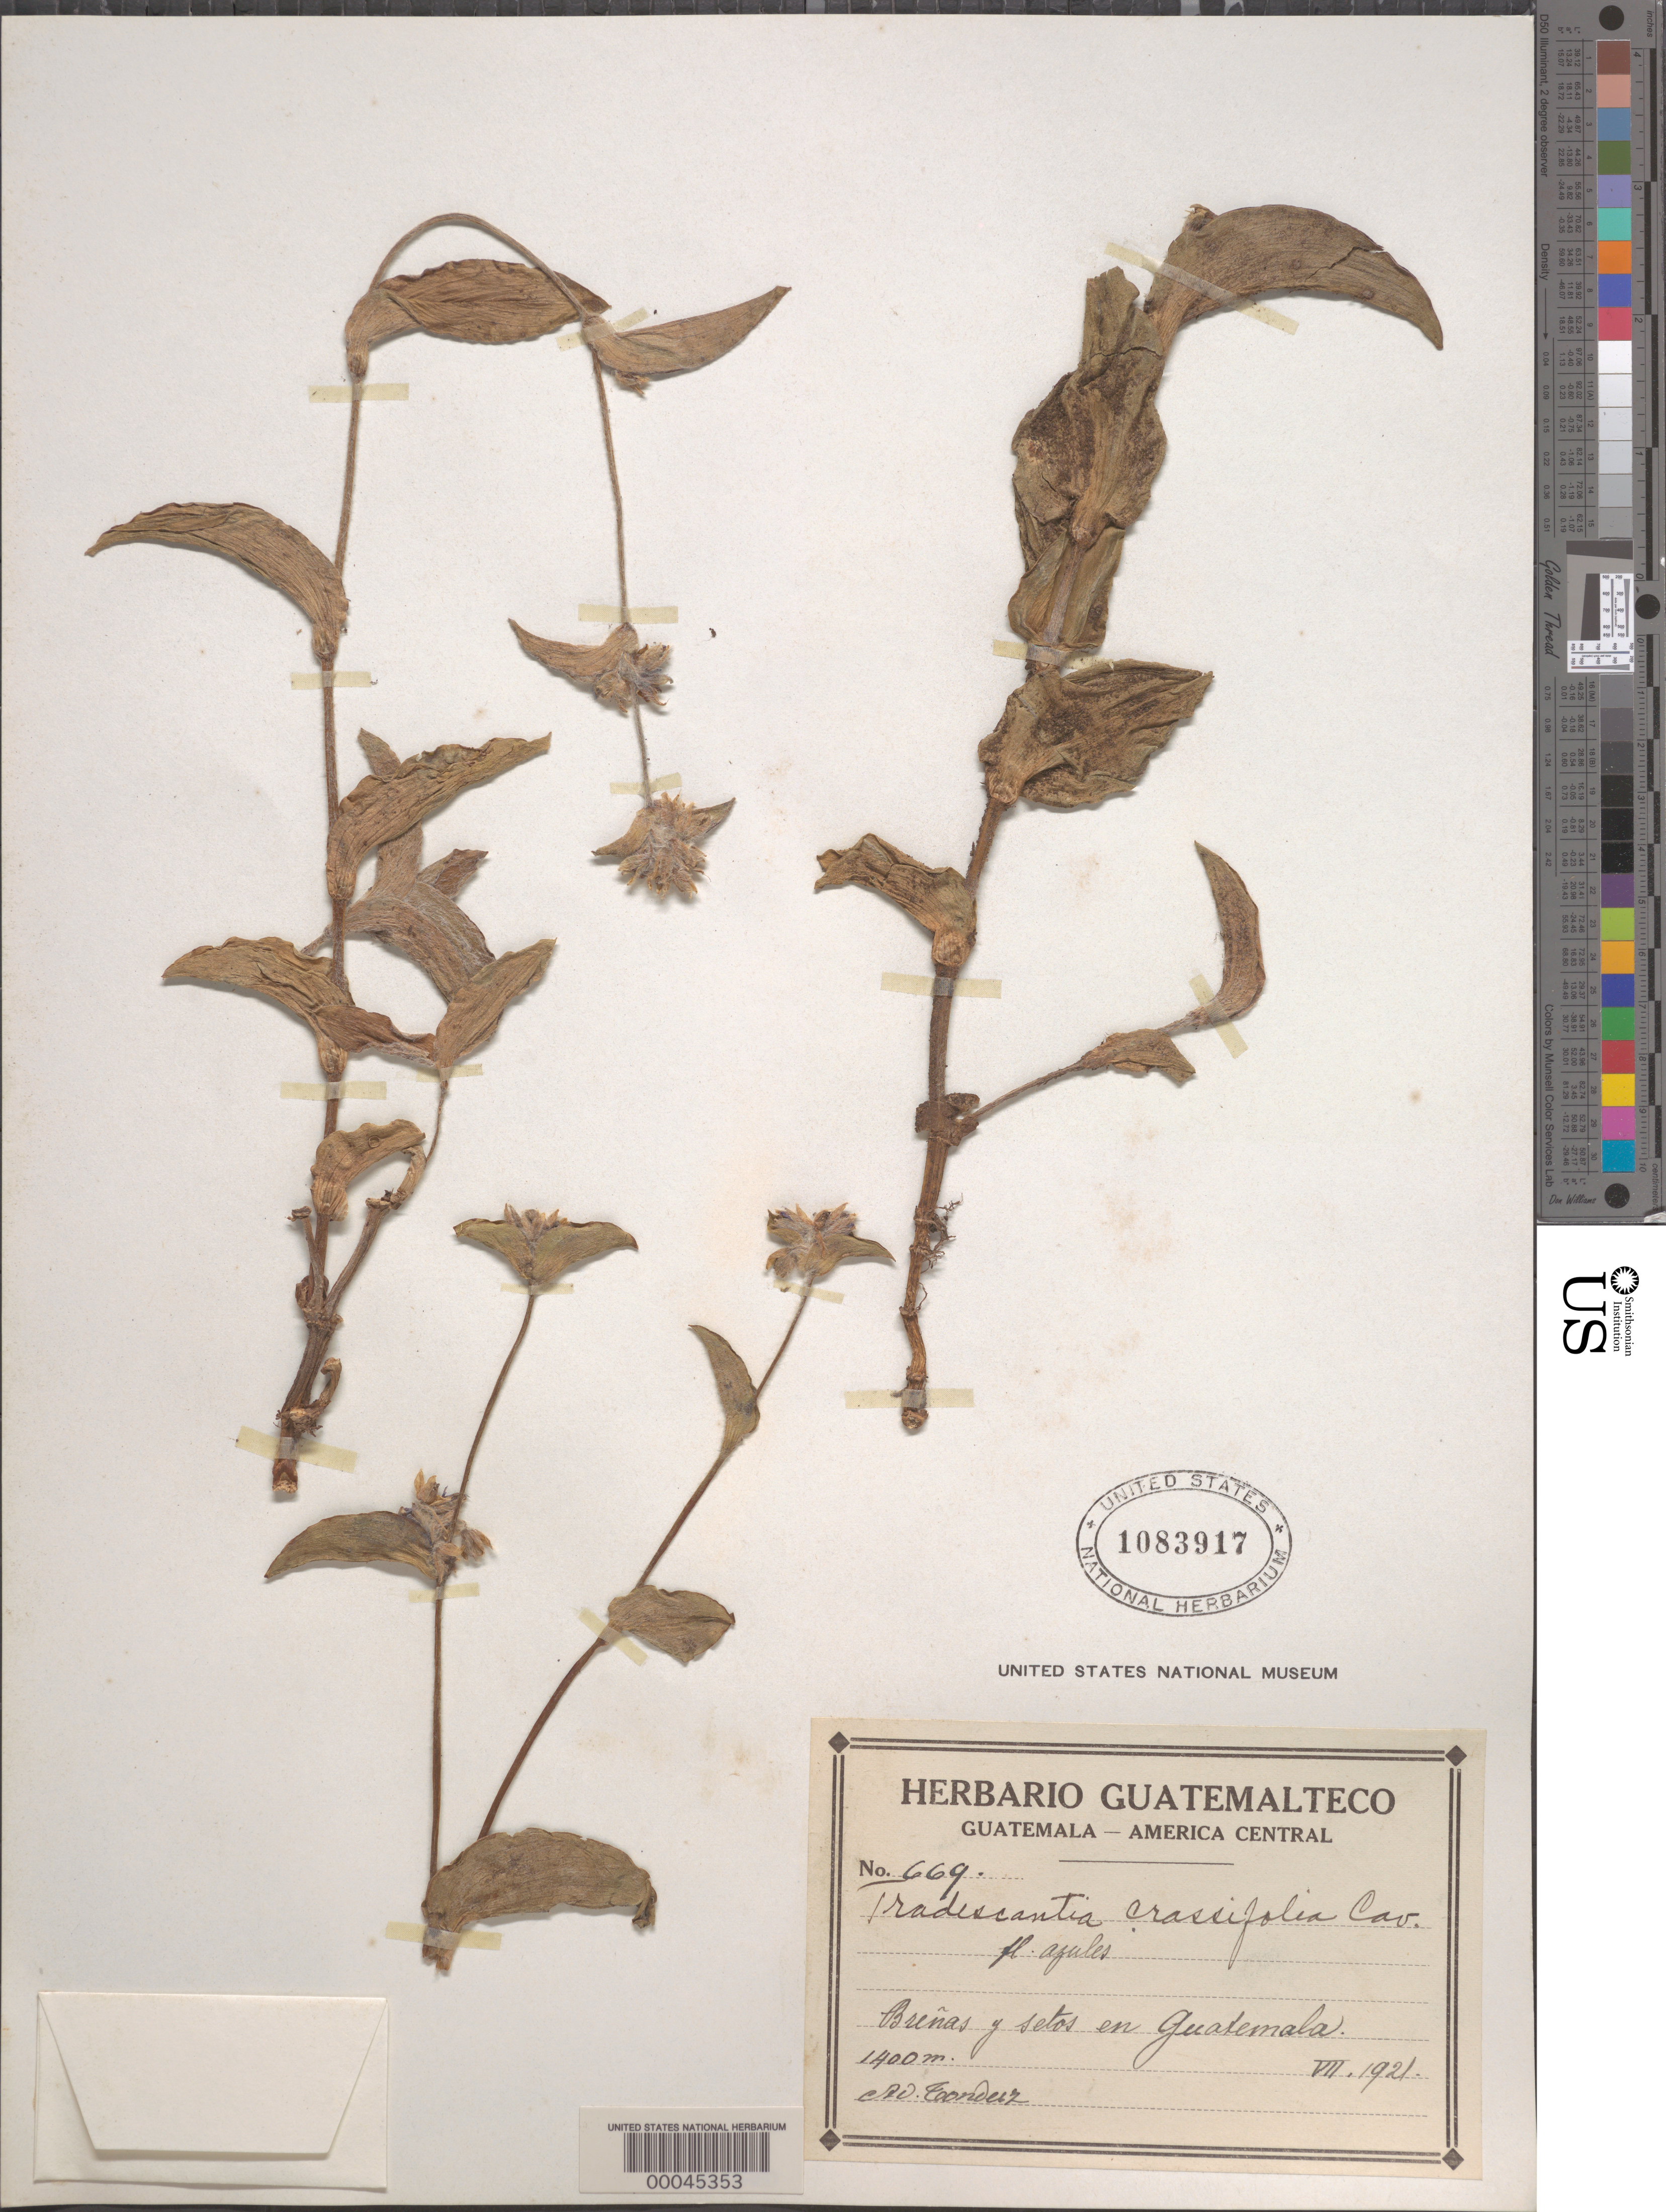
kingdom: Plantae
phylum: Tracheophyta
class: Liliopsida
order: Commelinales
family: Commelinaceae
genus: Tradescantia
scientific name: Tradescantia crassifolia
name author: Cav.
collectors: A. Tonduz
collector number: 669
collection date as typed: Jul 1921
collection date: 1921-07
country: Guatemala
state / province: Guatemala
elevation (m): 1400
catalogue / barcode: US 1083917